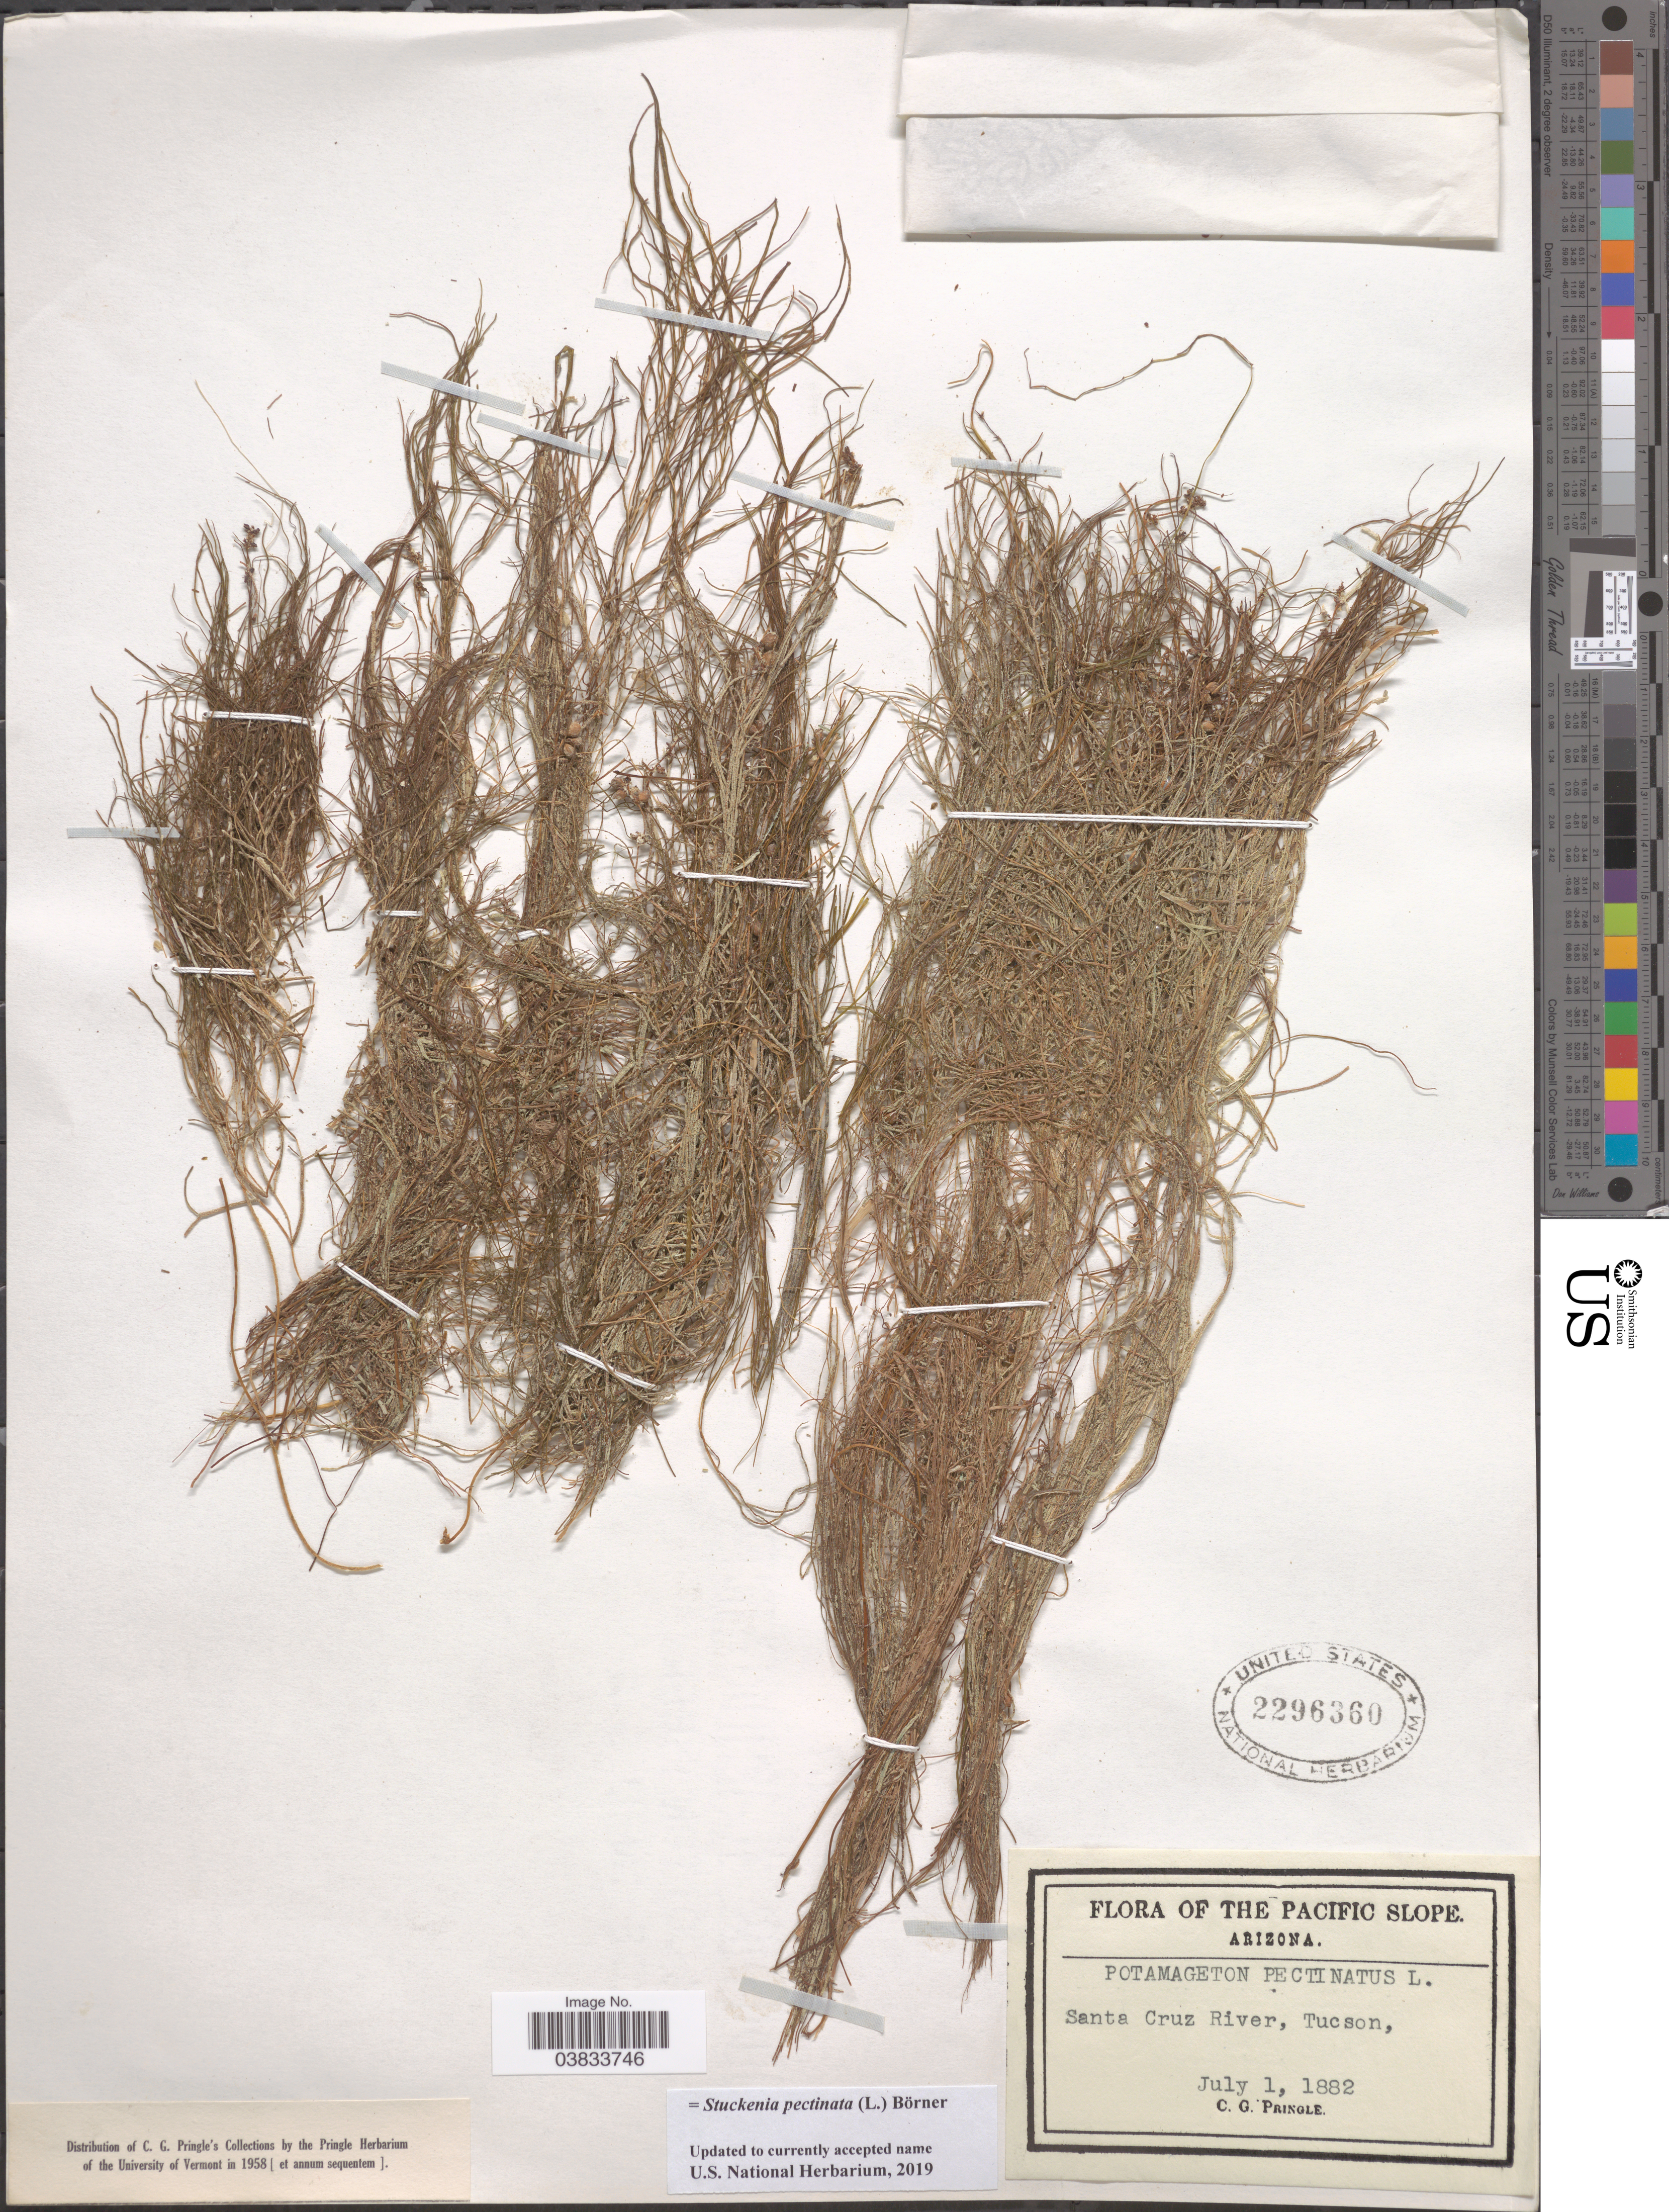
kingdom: Plantae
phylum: Tracheophyta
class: Liliopsida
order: Alismatales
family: Potamogetonaceae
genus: Stuckenia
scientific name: Stuckenia pectinata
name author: (L.) Börner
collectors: C. G. Pringle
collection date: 1882-07-01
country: United States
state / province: Arizona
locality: The Pacific Slope. Santa Cruz River, Tucson.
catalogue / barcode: US 2296360